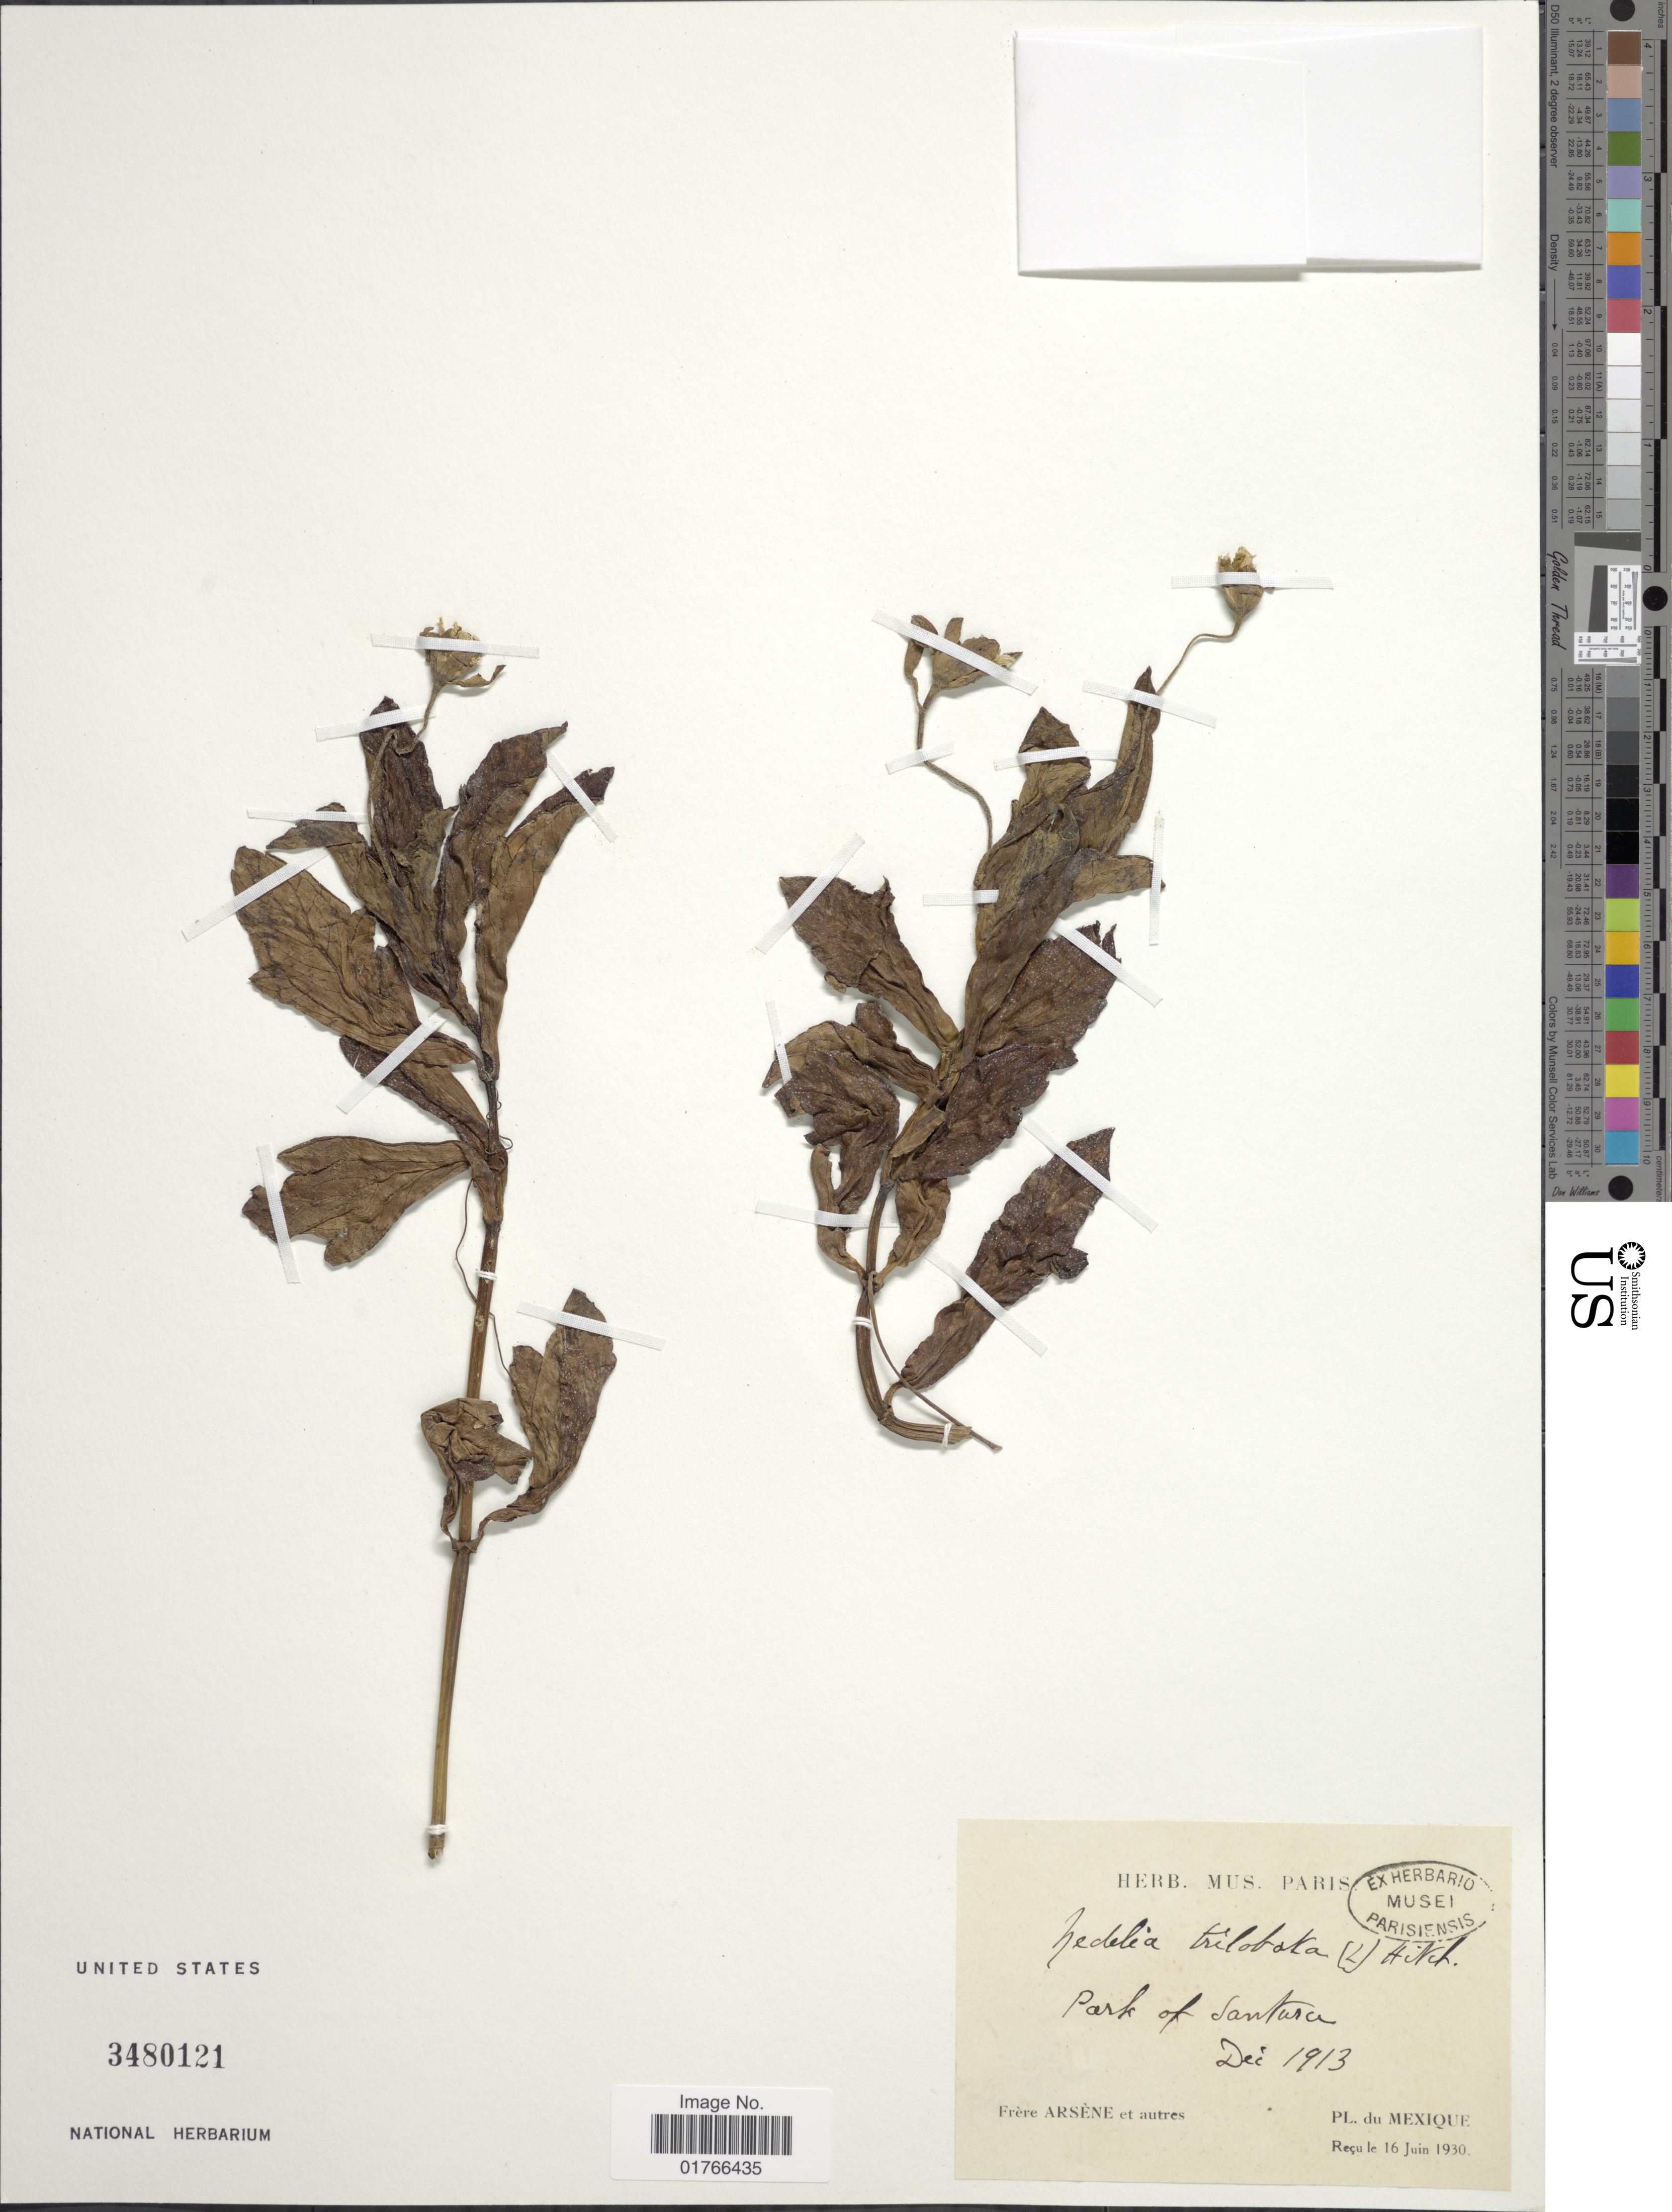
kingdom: Plantae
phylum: Tracheophyta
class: Magnoliopsida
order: Asterales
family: Asteraceae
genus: Sphagneticola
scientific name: Sphagneticola trilobata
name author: (L.) Pruski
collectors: Bro. G. Arsène & et al.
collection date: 1913-12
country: Mexico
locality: Park of Santura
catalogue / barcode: US 3480121